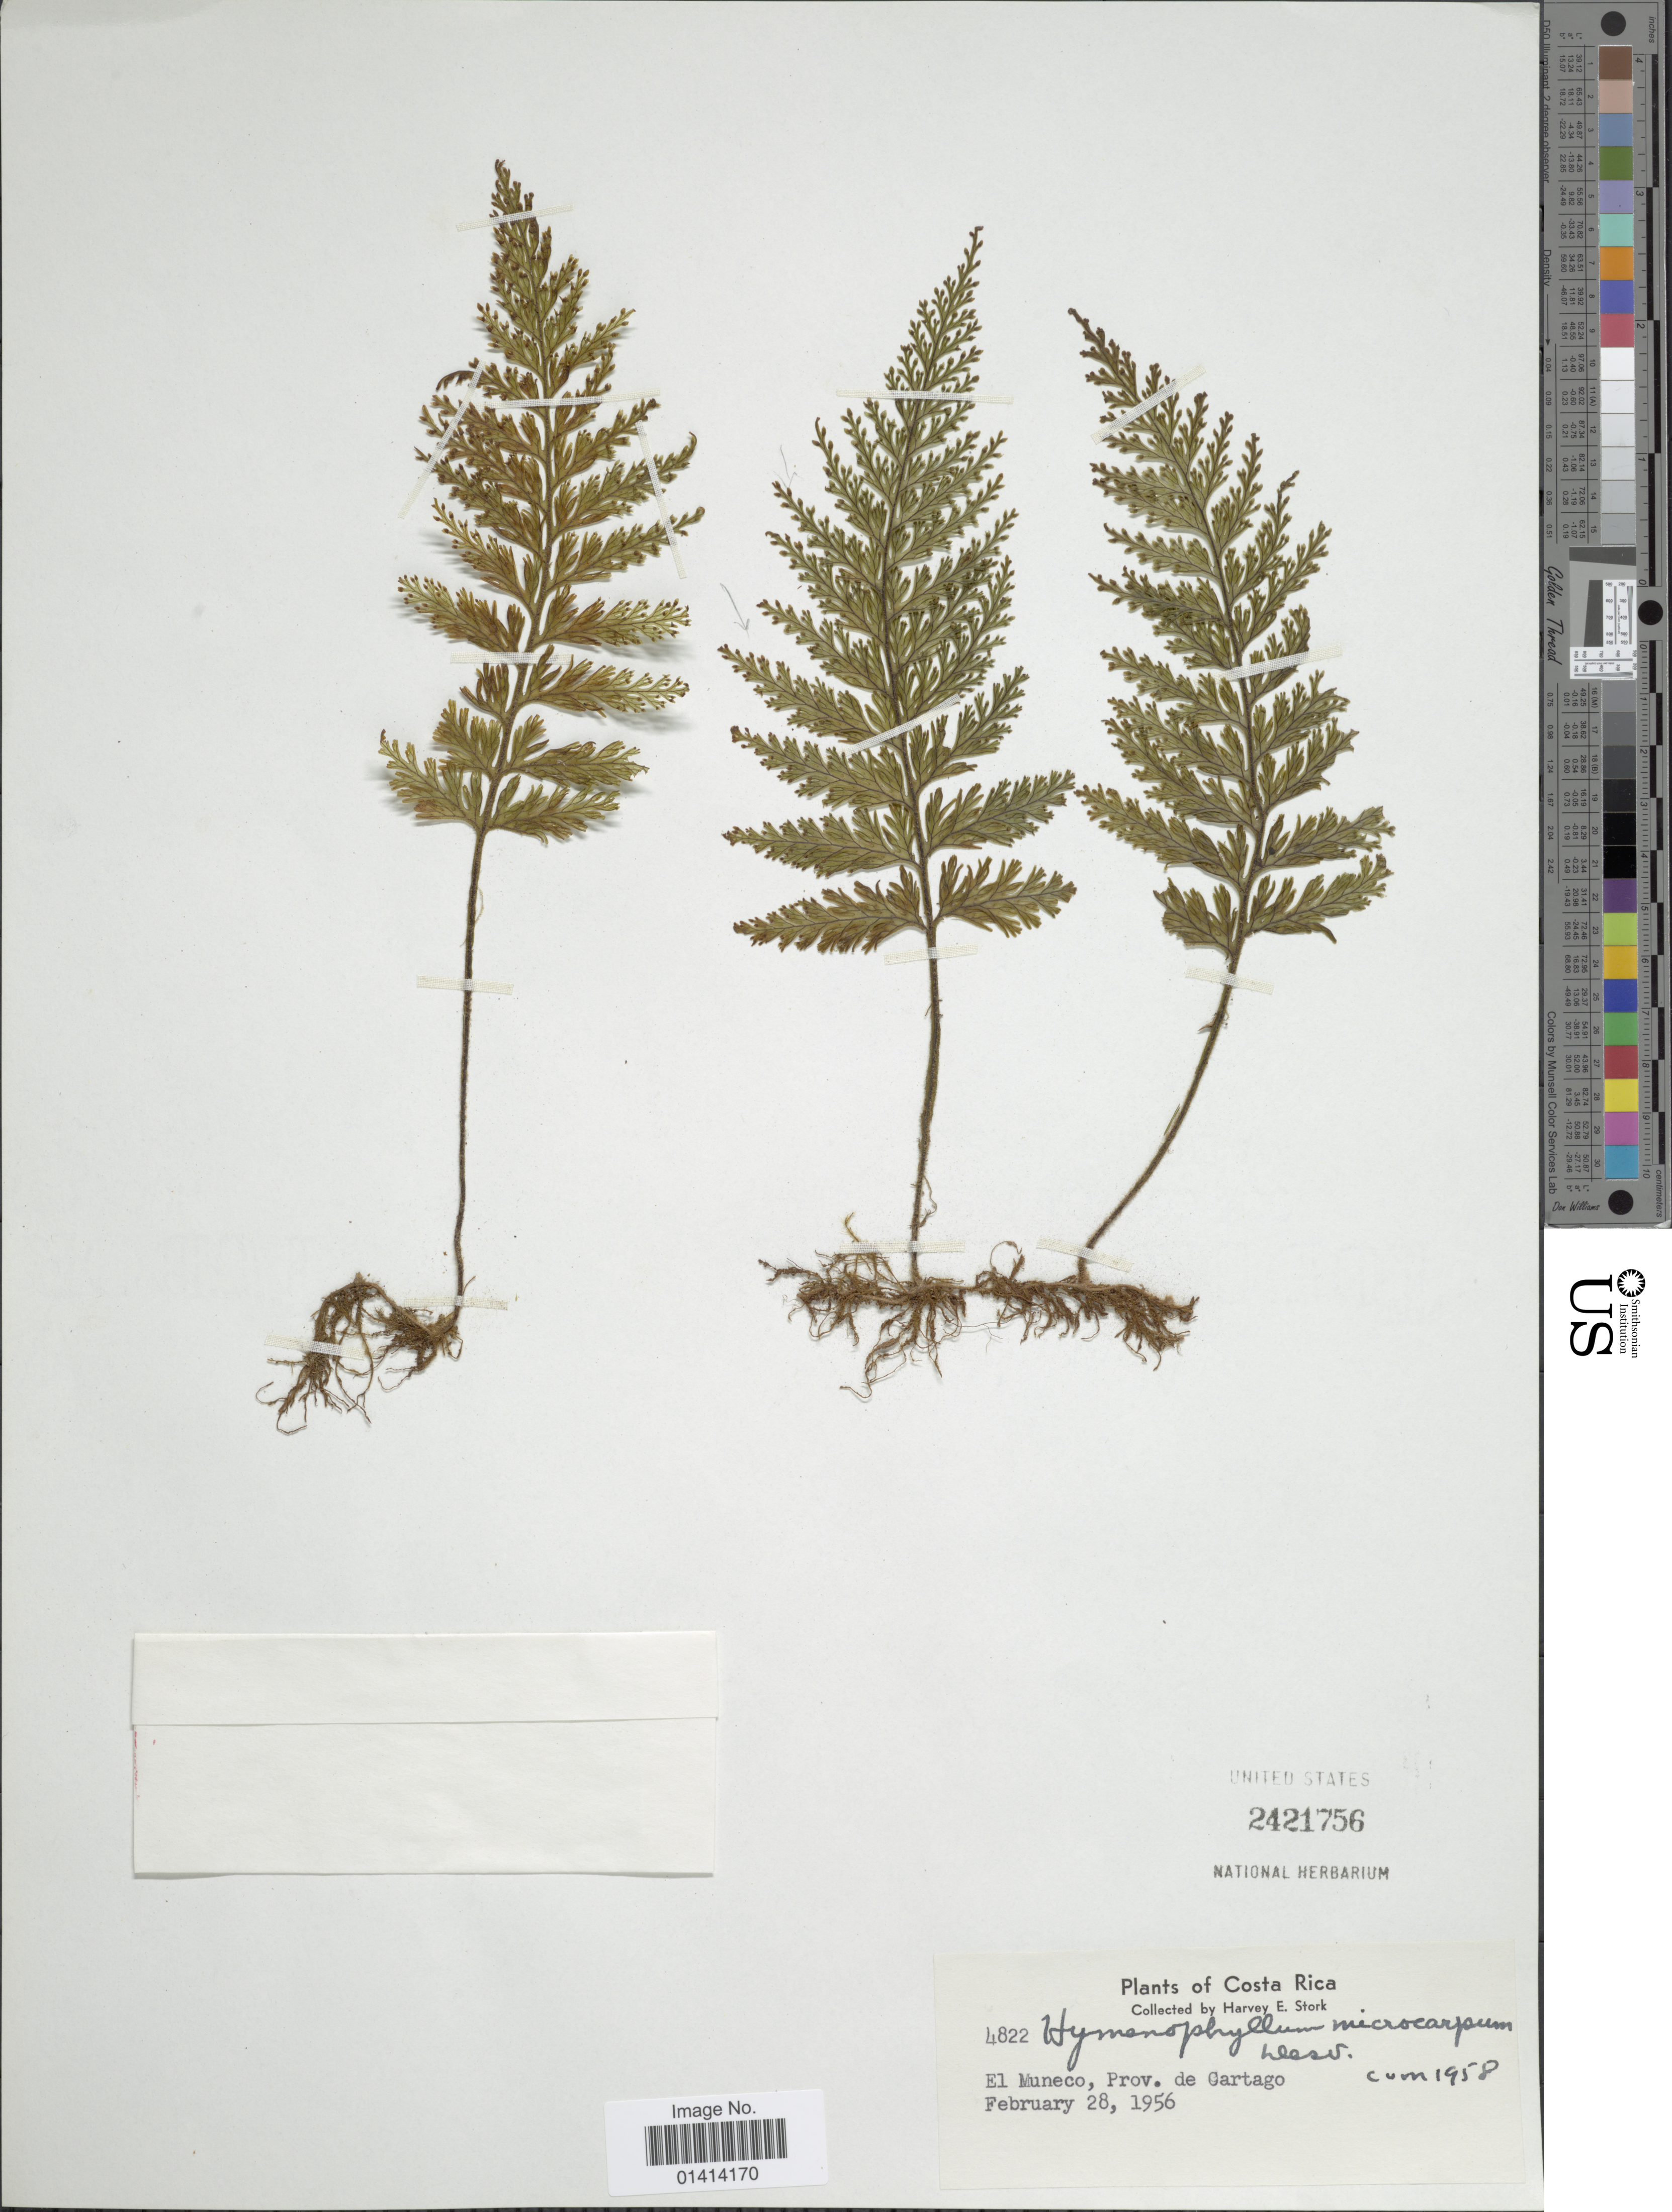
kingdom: Plantae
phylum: Tracheophyta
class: Polypodiopsida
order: Hymenophyllales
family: Hymenophyllaceae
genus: Hymenophyllum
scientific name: Hymenophyllum microcarpum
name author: (Desv.) Lellinger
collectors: H. E. Stork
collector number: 4822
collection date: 1956-02-28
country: Costa Rica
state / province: Cartago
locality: El Muneco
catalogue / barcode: US 2421756